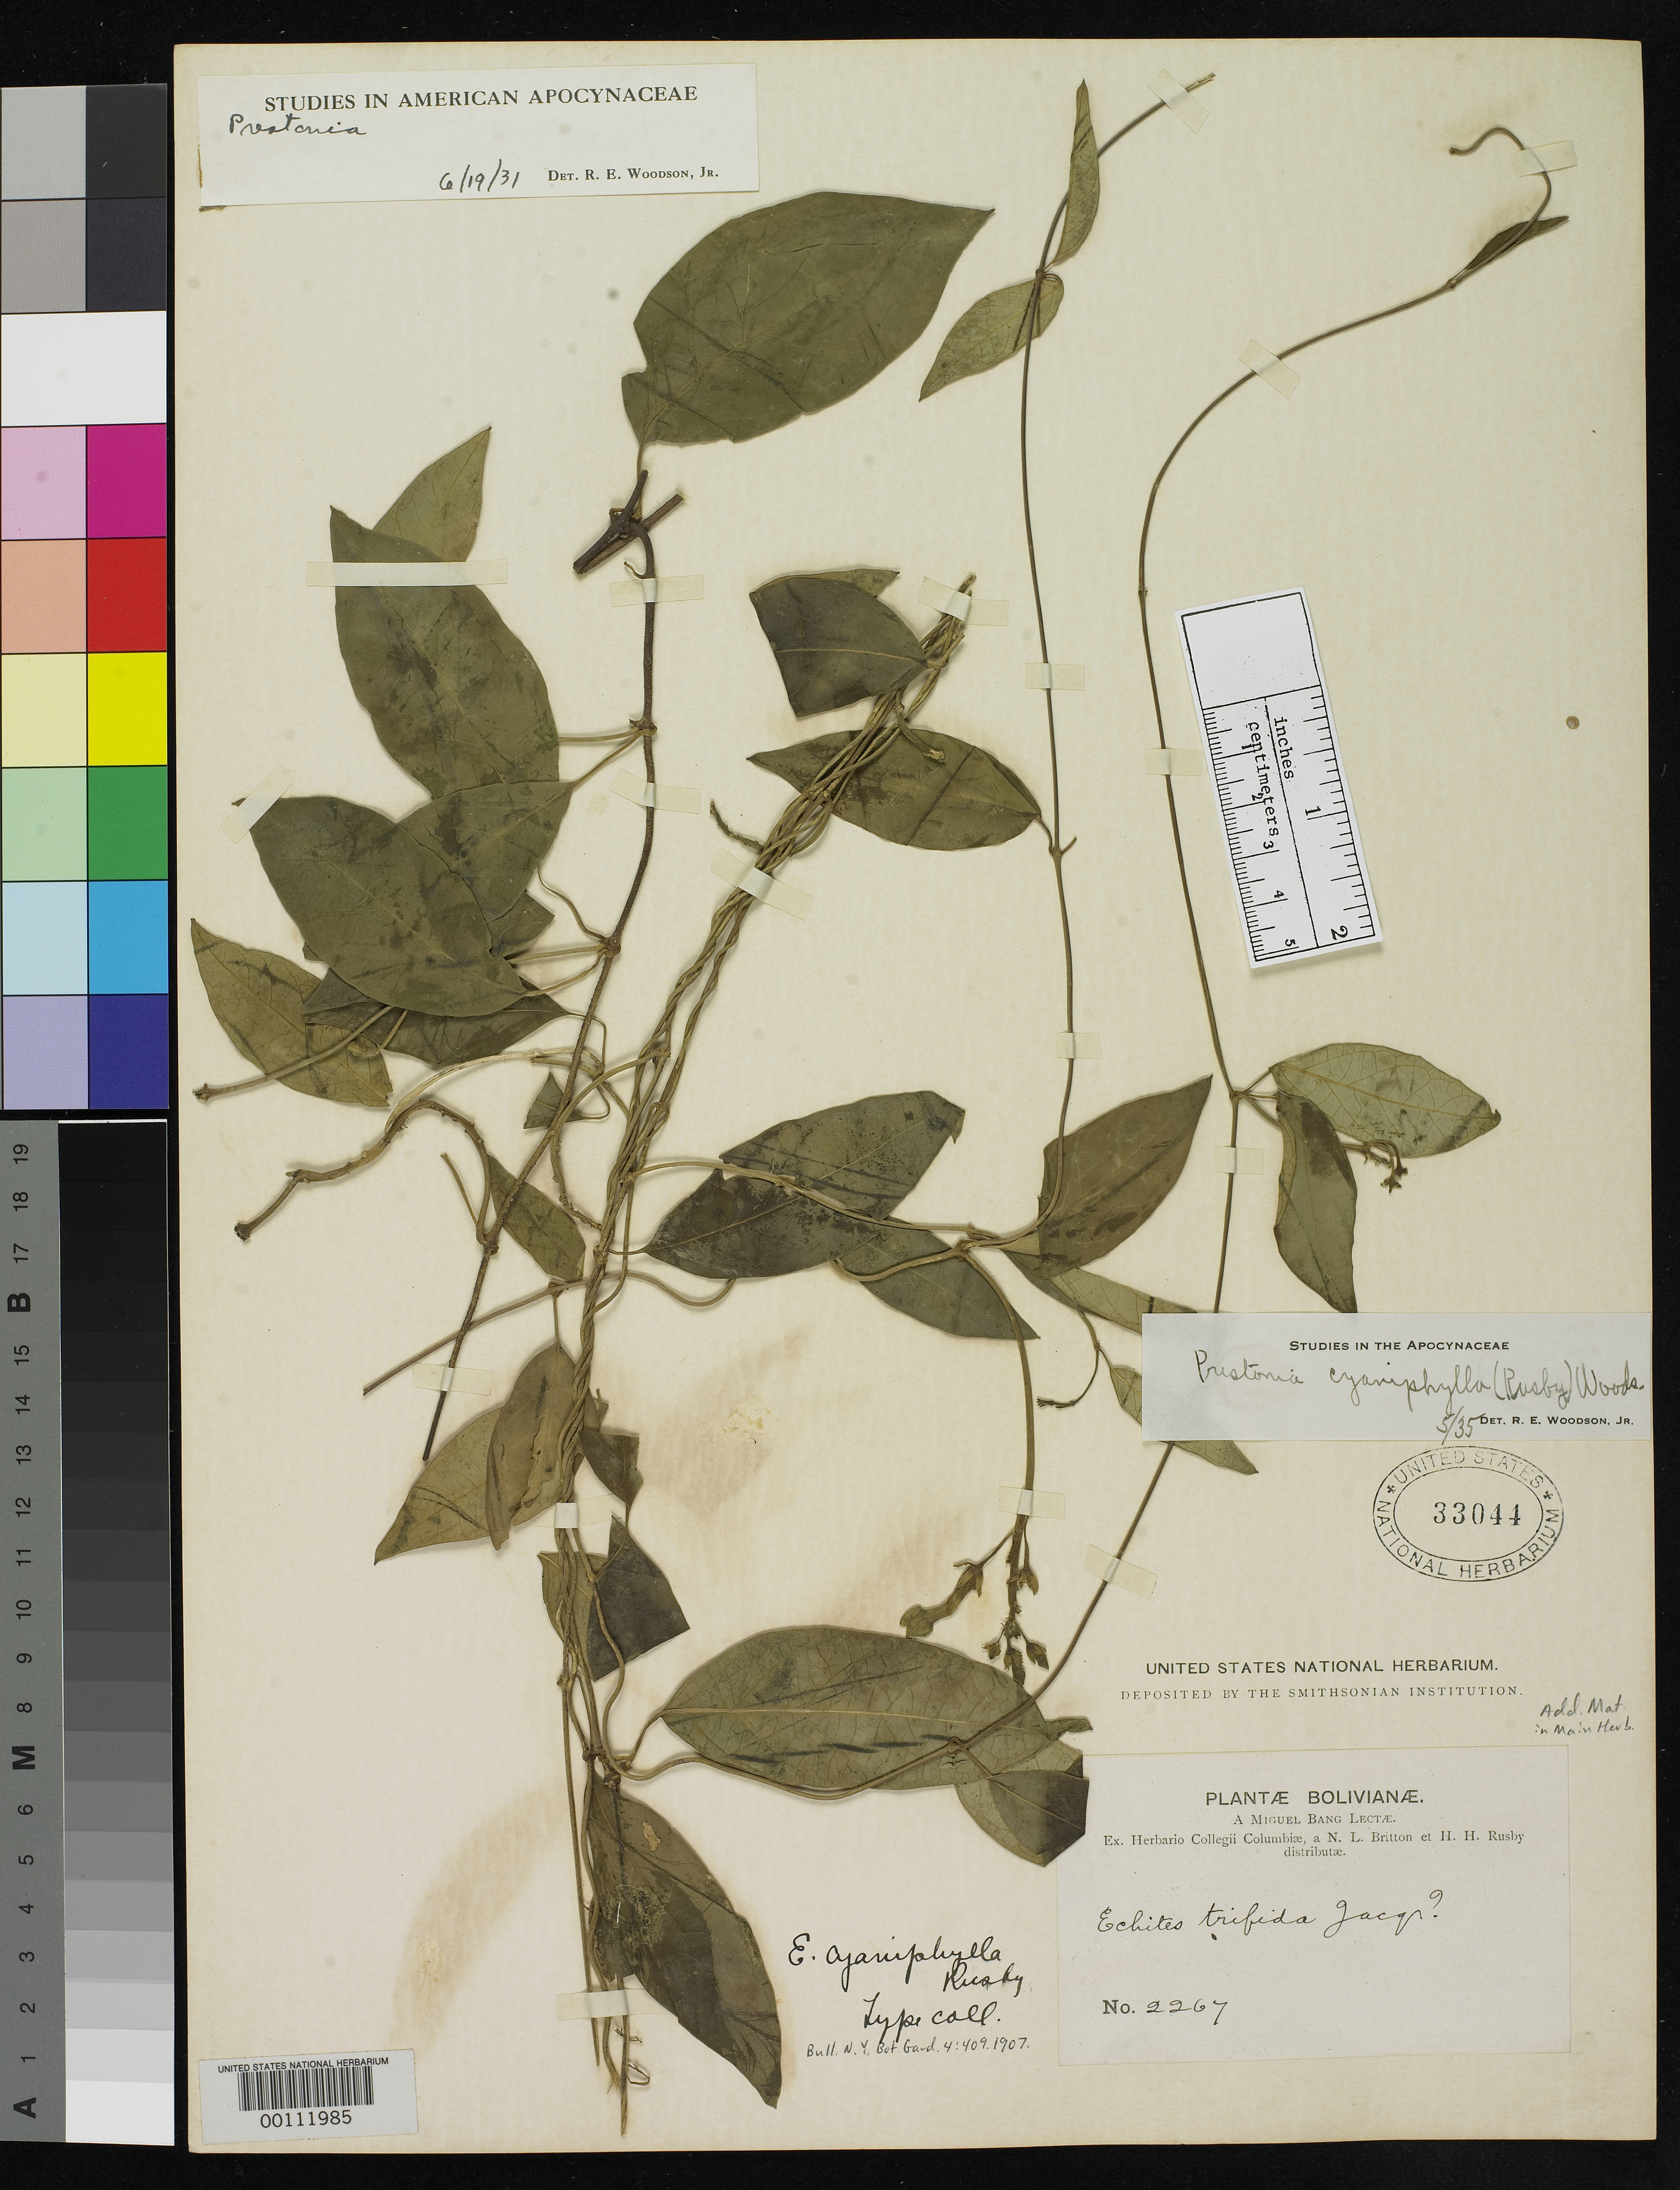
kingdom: Plantae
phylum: Tracheophyta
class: Magnoliopsida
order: Gentianales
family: Apocynaceae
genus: Echites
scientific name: Echites cyaniphylla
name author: Rusby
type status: Isotype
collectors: M. Bang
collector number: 2267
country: Bolivia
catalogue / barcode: US 33044